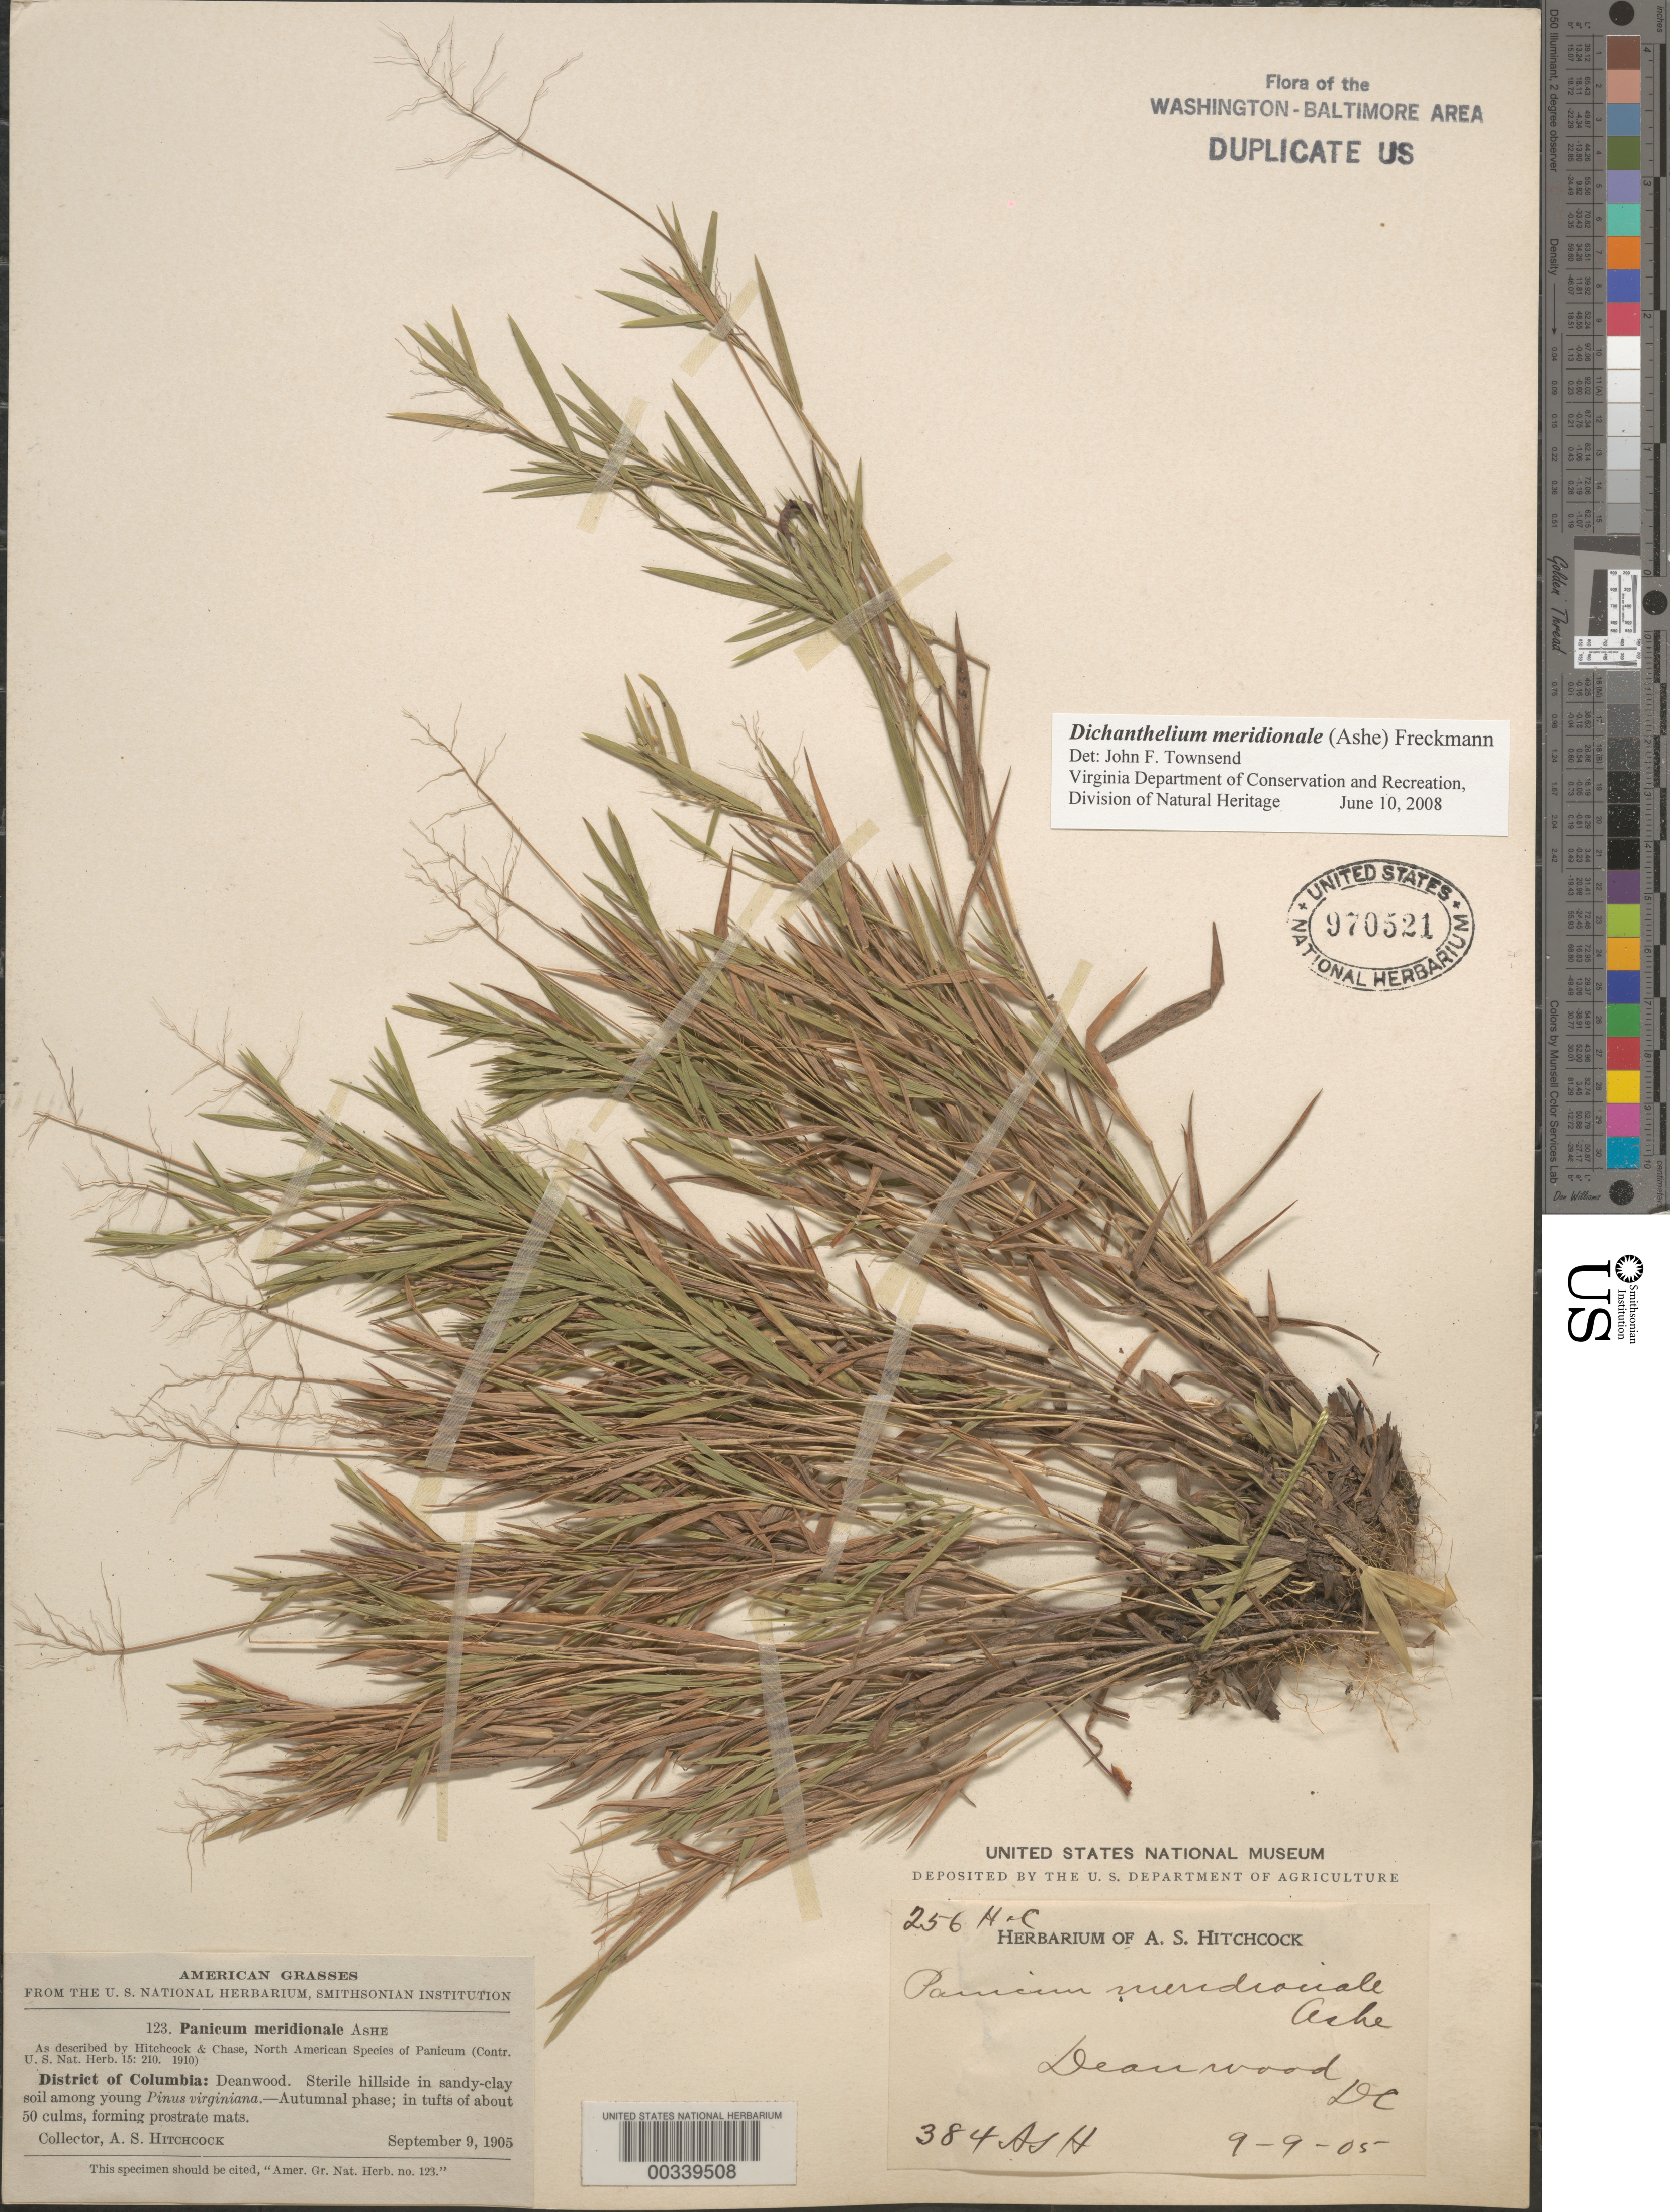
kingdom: Plantae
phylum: Tracheophyta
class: Liliopsida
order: Poales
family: Poaceae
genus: Dichanthelium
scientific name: Dichanthelium meridionale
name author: (Ashe) Freckmann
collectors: A. S. Hitchcock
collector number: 384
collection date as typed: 09 Sep 1905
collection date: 1905-09-09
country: United States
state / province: District of Columbia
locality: Deanwood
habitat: Sterile hillside in sandy-clay soil among young Pinus virginiana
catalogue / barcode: US 970521